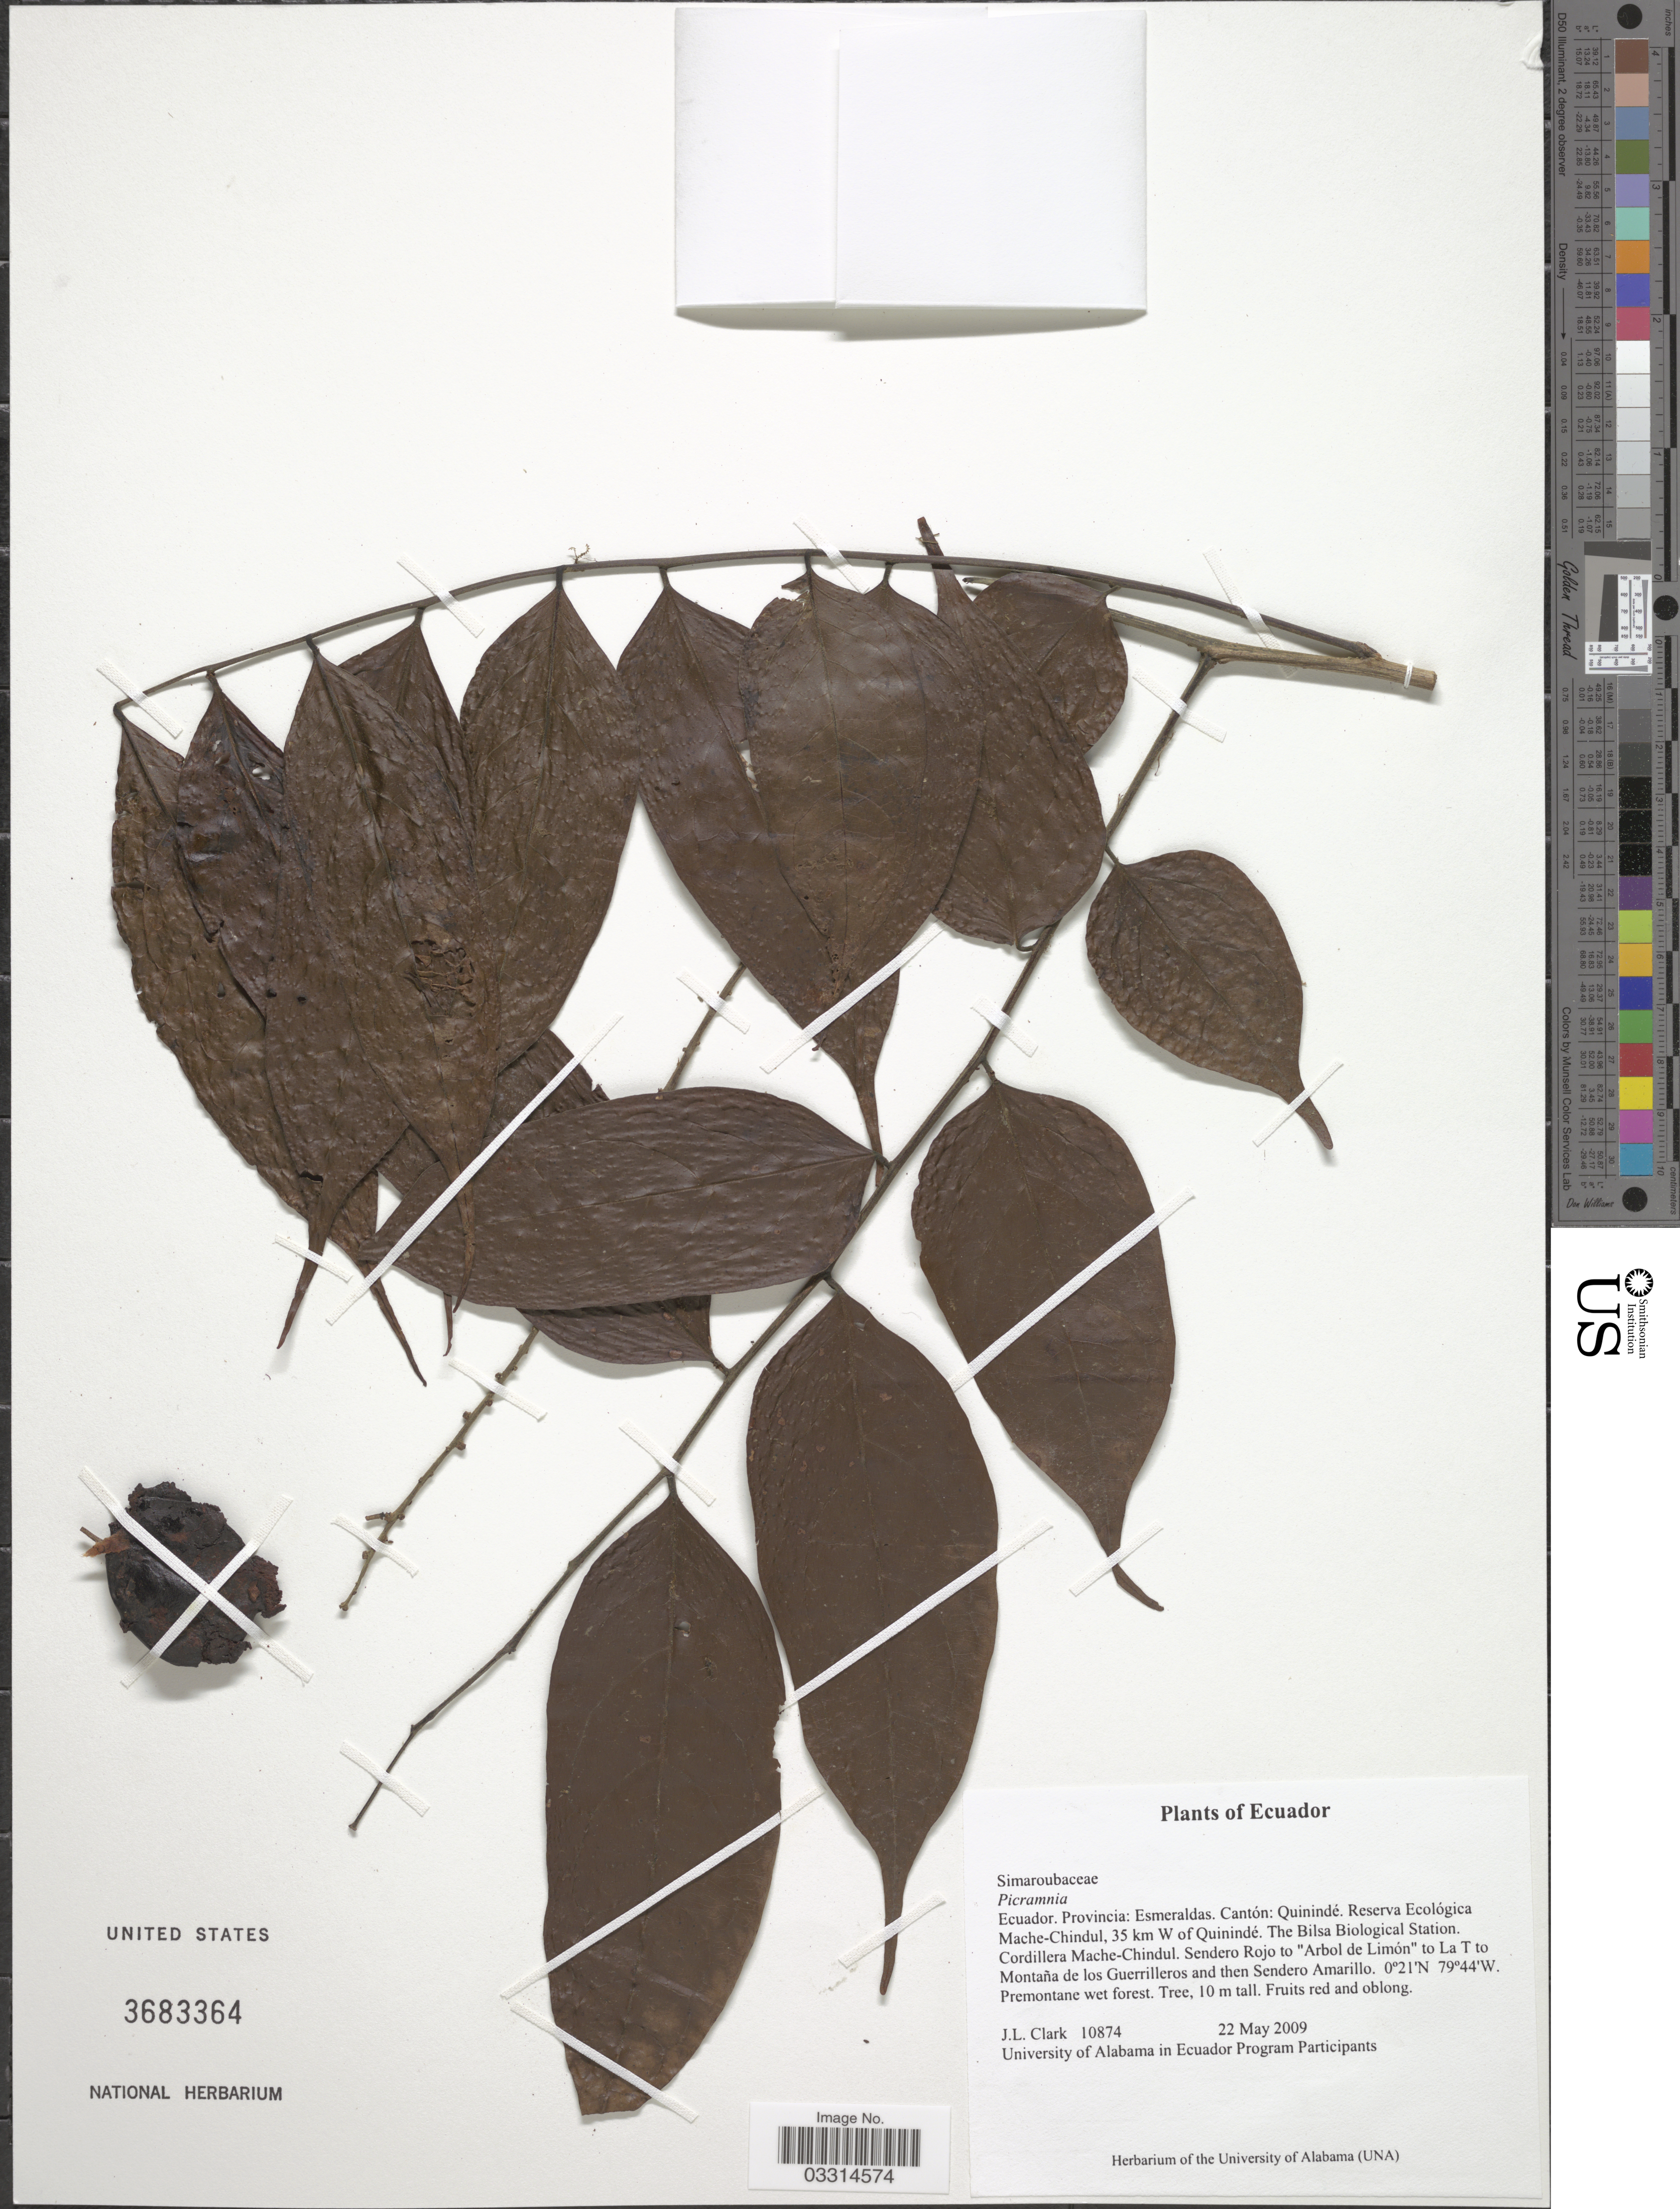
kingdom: Plantae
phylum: Tracheophyta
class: Magnoliopsida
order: Picramniales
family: Picramniaceae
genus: Picramnia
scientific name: Picramnia sp.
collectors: J. L. Clark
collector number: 10874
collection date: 2009-05-22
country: Ecuador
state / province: Esmeraldas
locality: Cantón: Quinindé. Reserva Ecológica Mache-Chindul, 35 km W of Quinindé, The Bilsa Biological Station. Cordillera Mache-Chindul. Sendero Rojo to "Arbol de Limón" to La T to Montaña de los Guerillos and then Sendero Amarillo.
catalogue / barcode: US 3683364